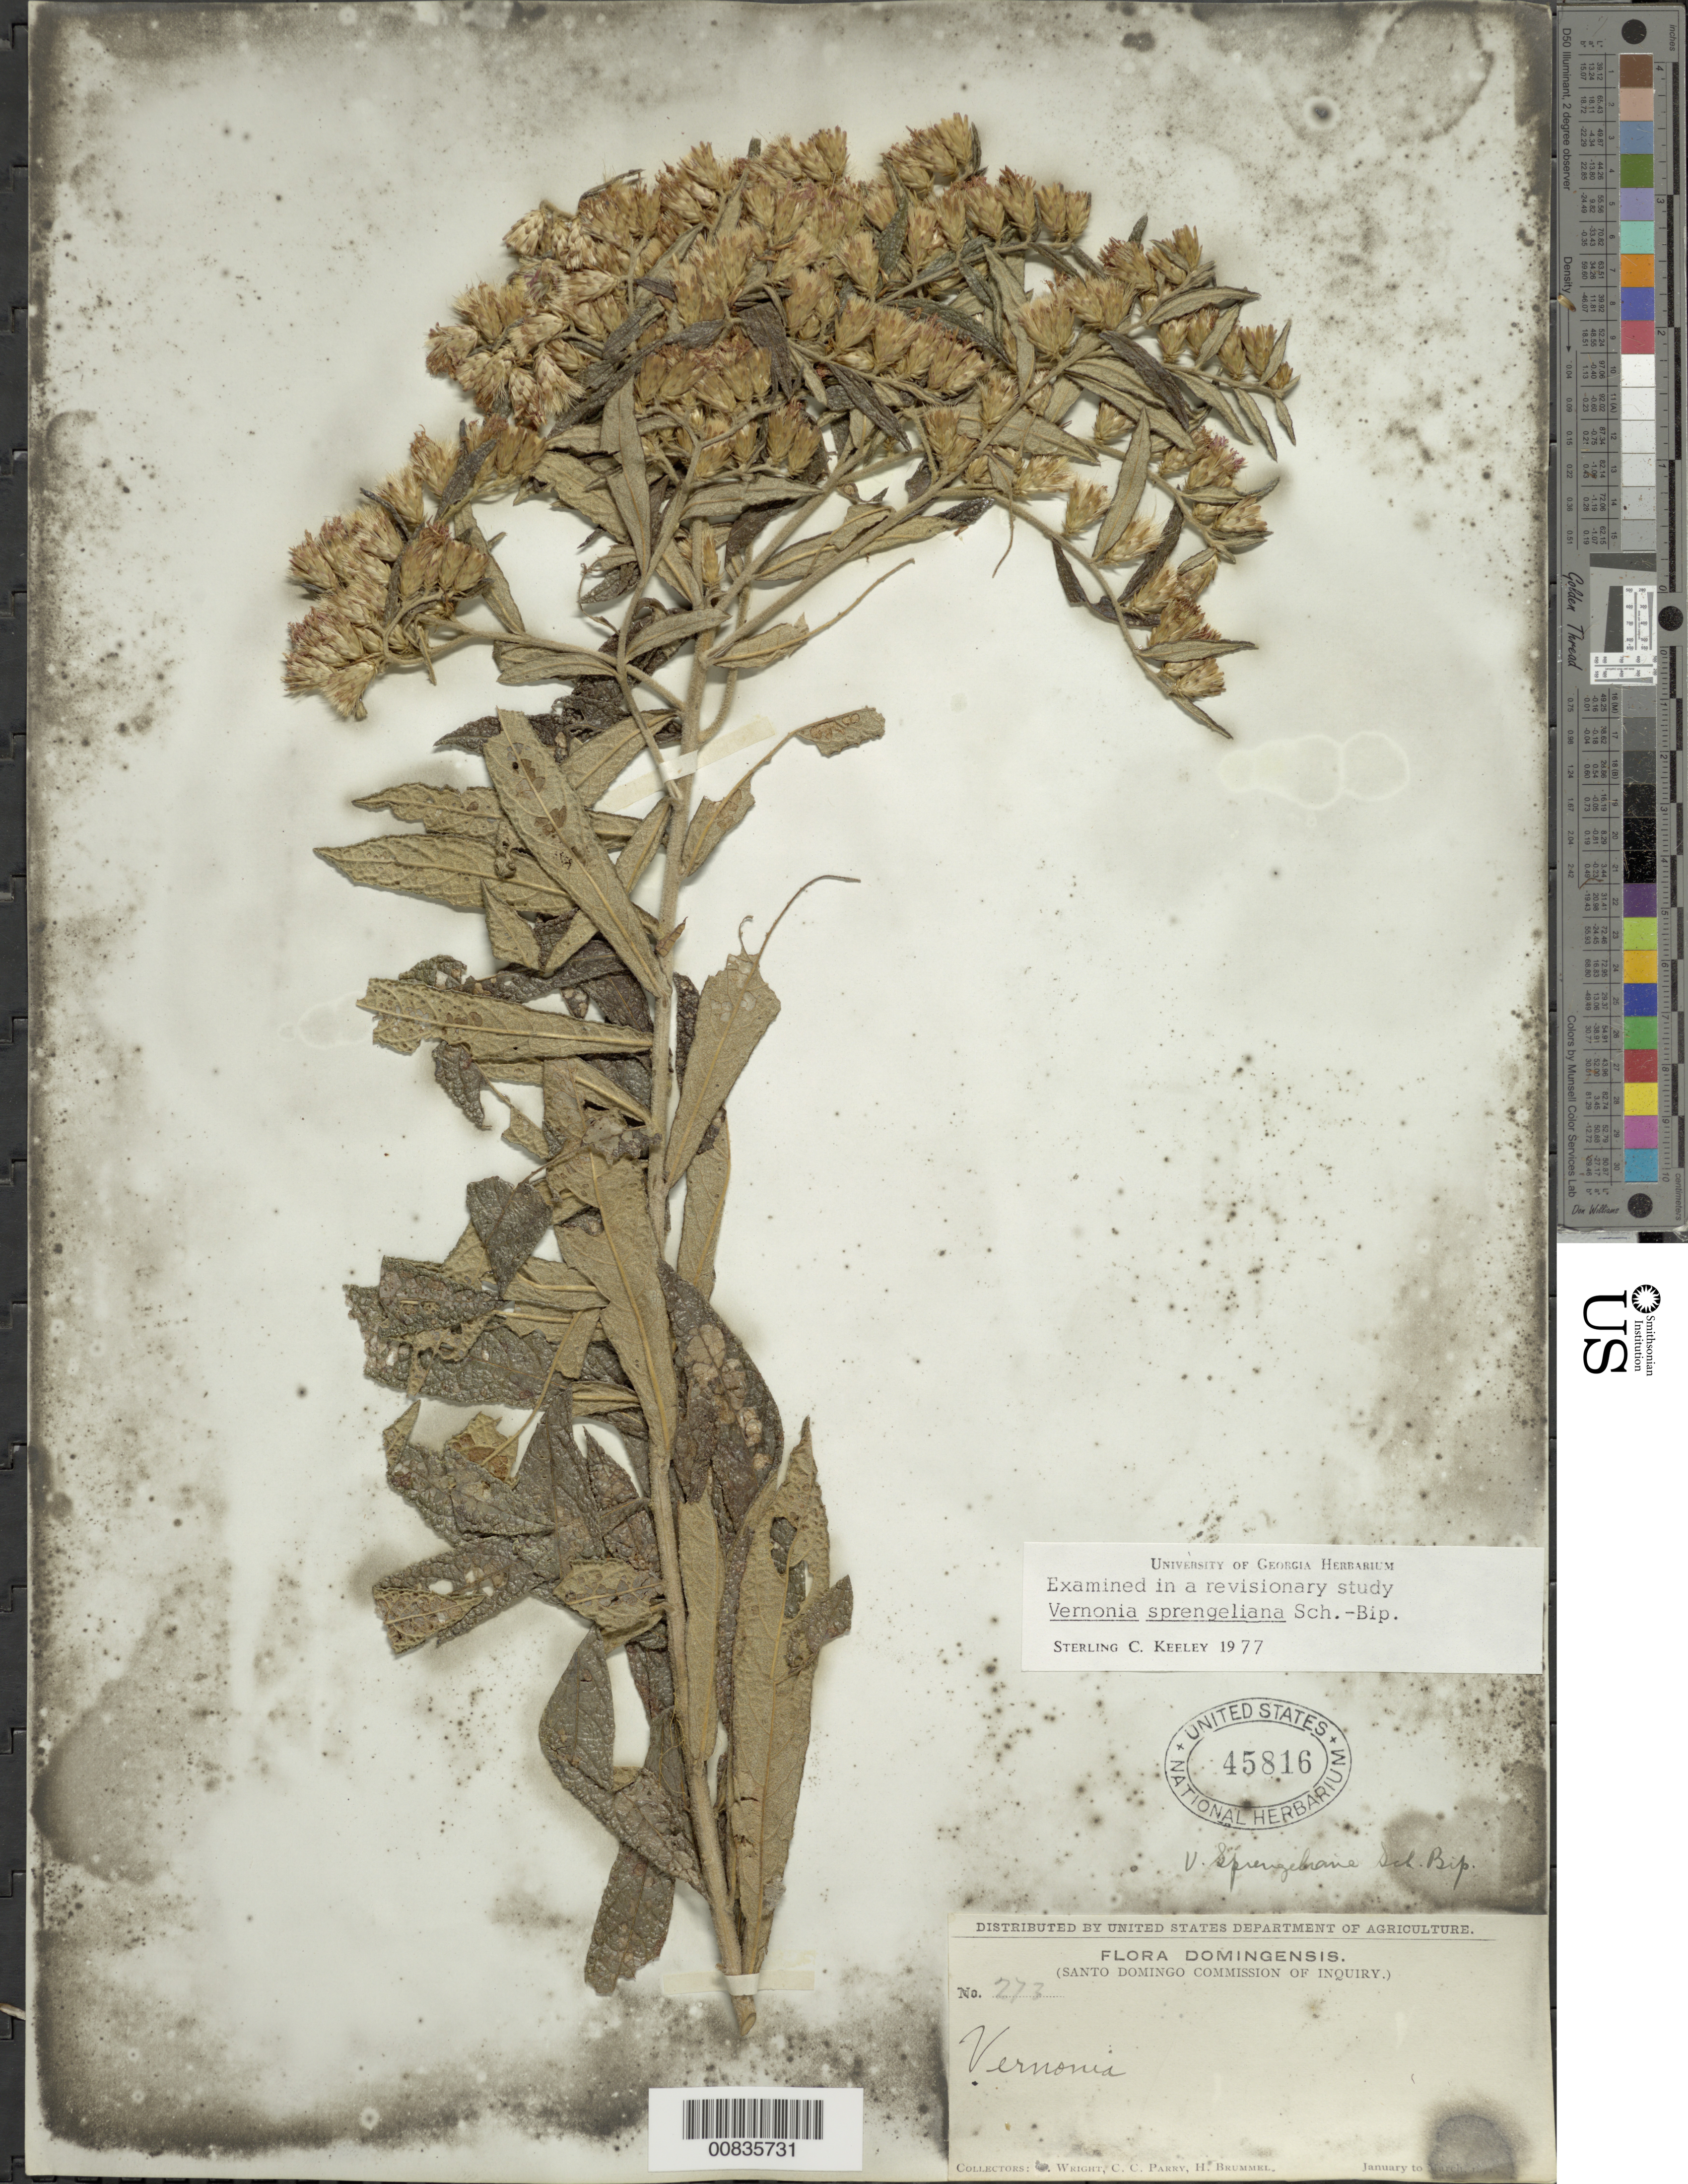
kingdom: Plantae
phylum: Tracheophyta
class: Magnoliopsida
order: Asterales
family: Asteraceae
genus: Lepidaploa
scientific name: Lepidaploa sprengeliana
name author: (Sch. Bip.) H. Rob.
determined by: Keeley, S. C.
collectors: C. Wright, C. C. Parry & H. Brummel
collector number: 273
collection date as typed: Jan 1871 to -- Mar 1871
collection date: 1871-01/1871-03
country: Dominican Republic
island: Hispaniola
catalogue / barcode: US 45816